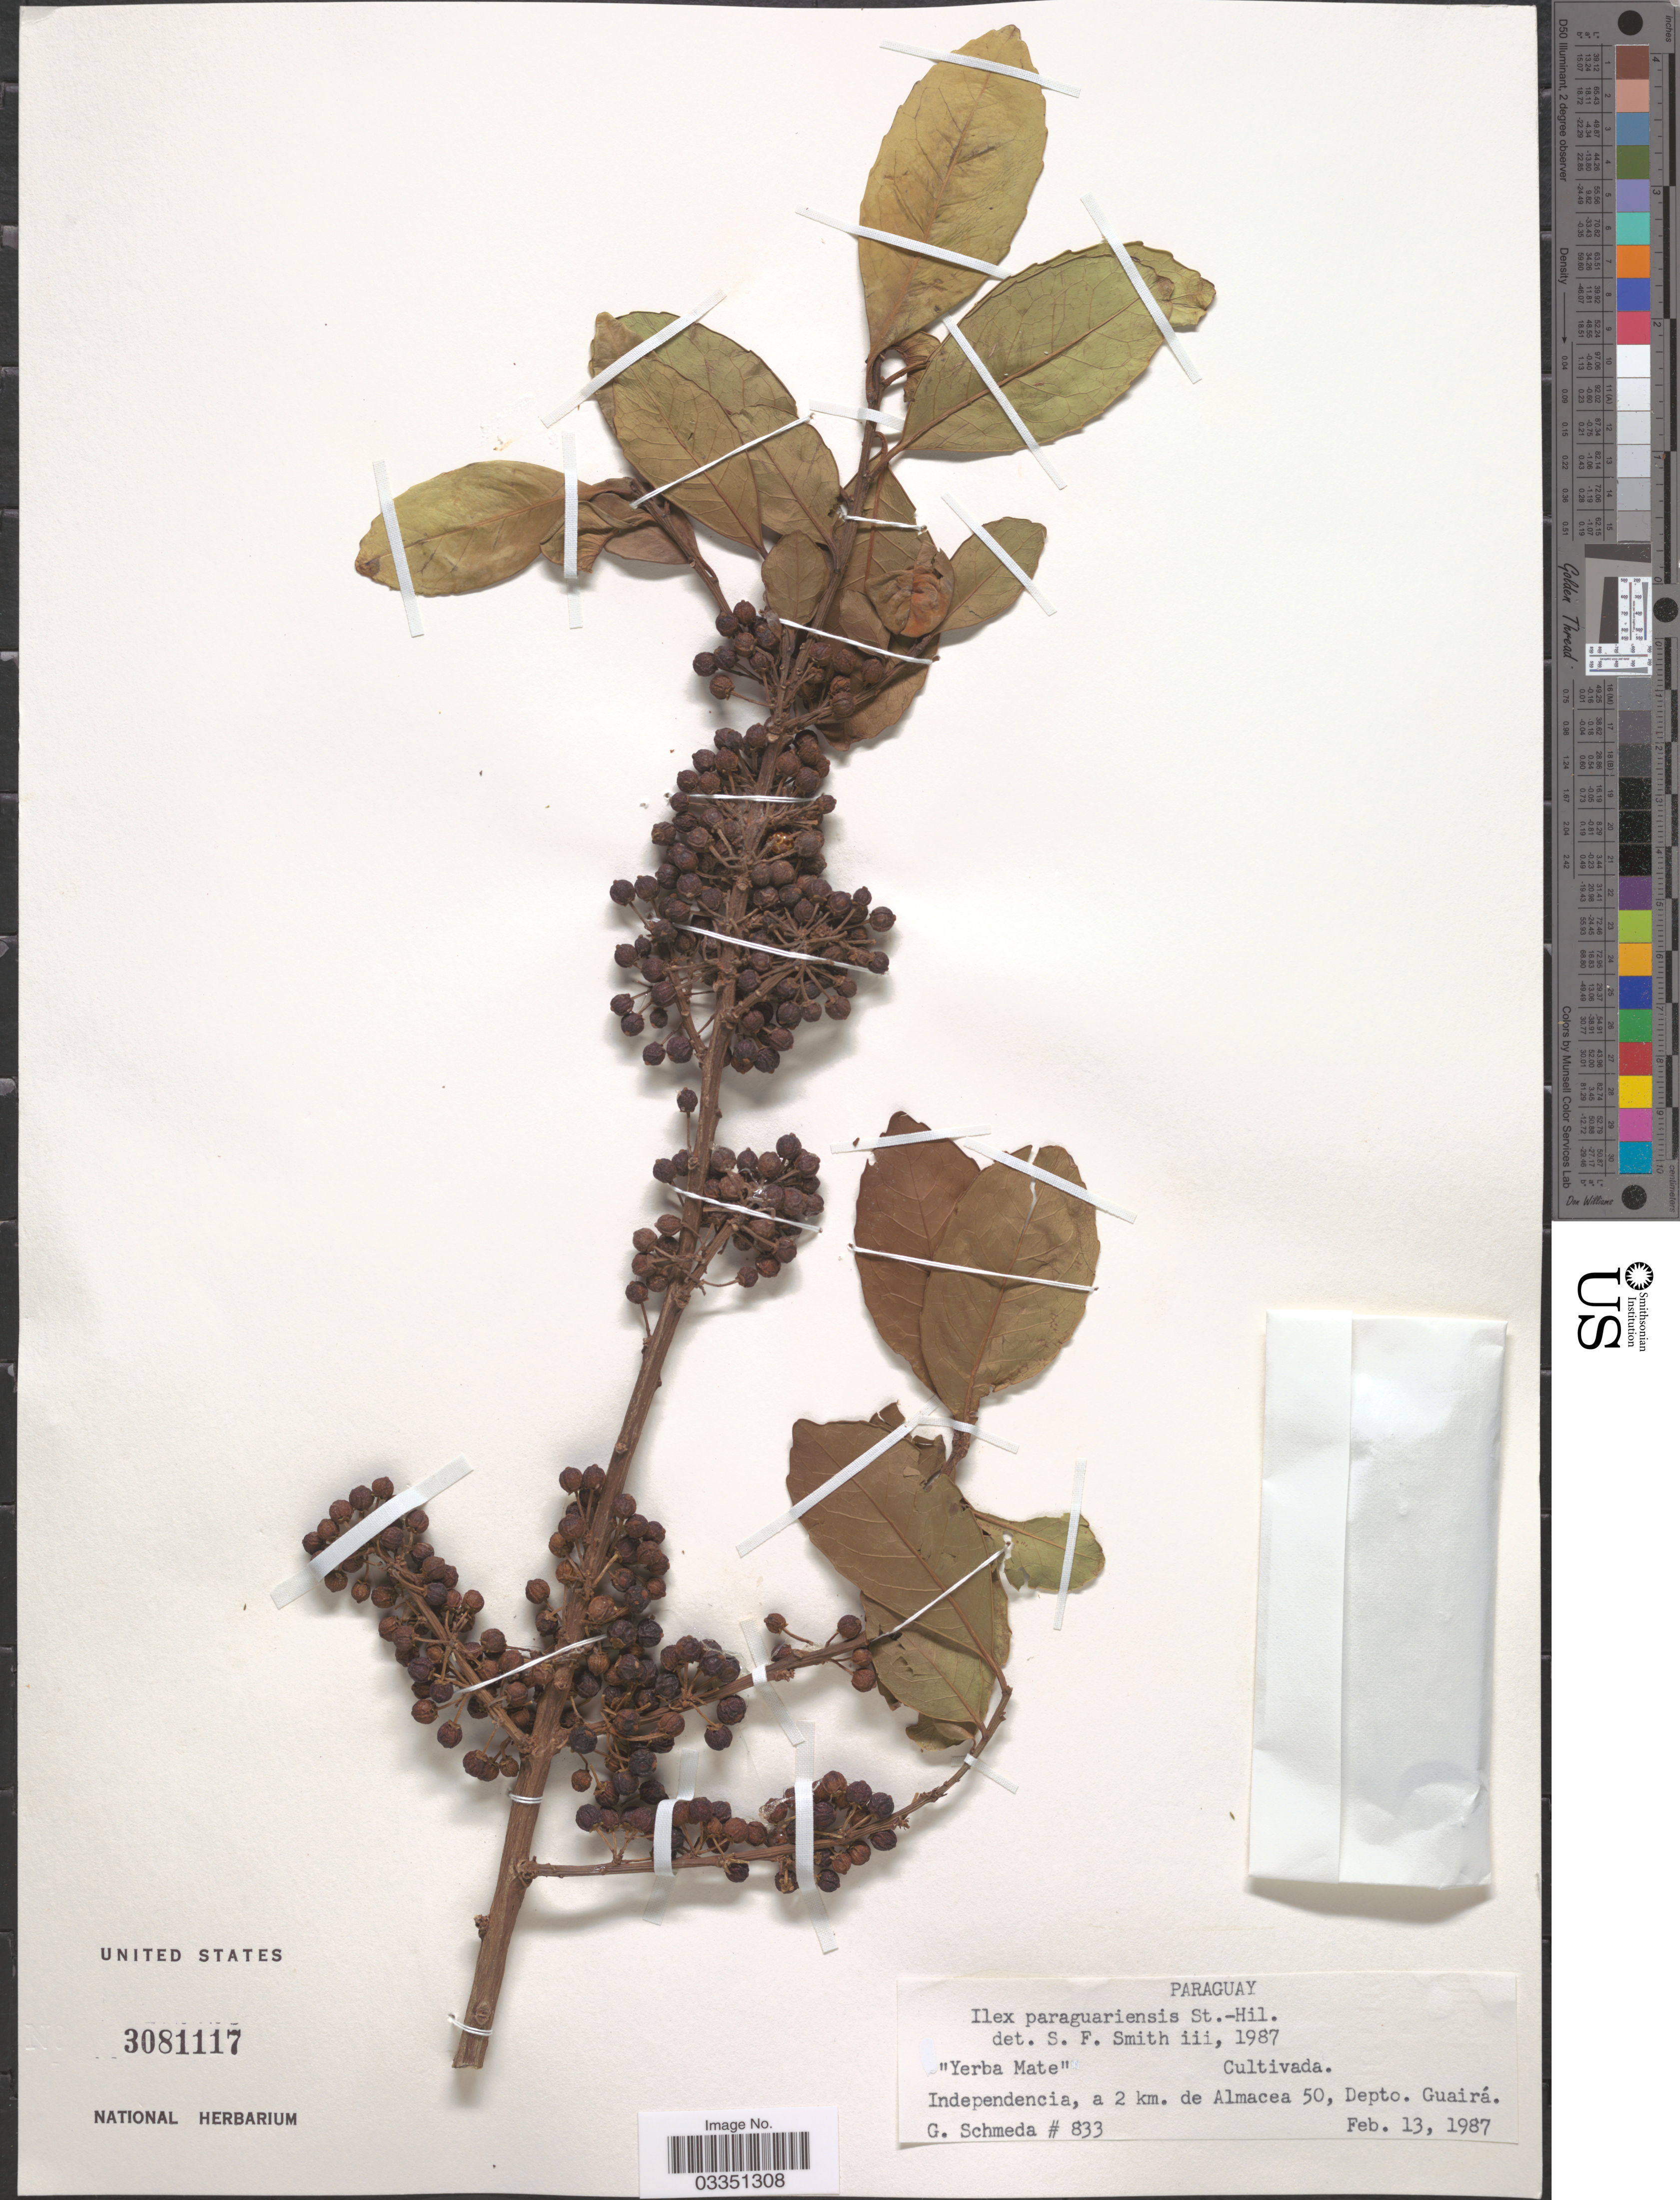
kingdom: Plantae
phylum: Tracheophyta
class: Magnoliopsida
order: Aquifoliales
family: Aquifoliaceae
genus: Ilex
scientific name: Ilex paraguariensis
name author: A. St.-Hil.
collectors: G. Schmeda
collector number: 833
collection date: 1987-02-13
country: Paraguay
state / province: Guaira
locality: Independencia, a 2 km. de Almacea 50, Depto. Guairá.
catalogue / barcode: US 3081117